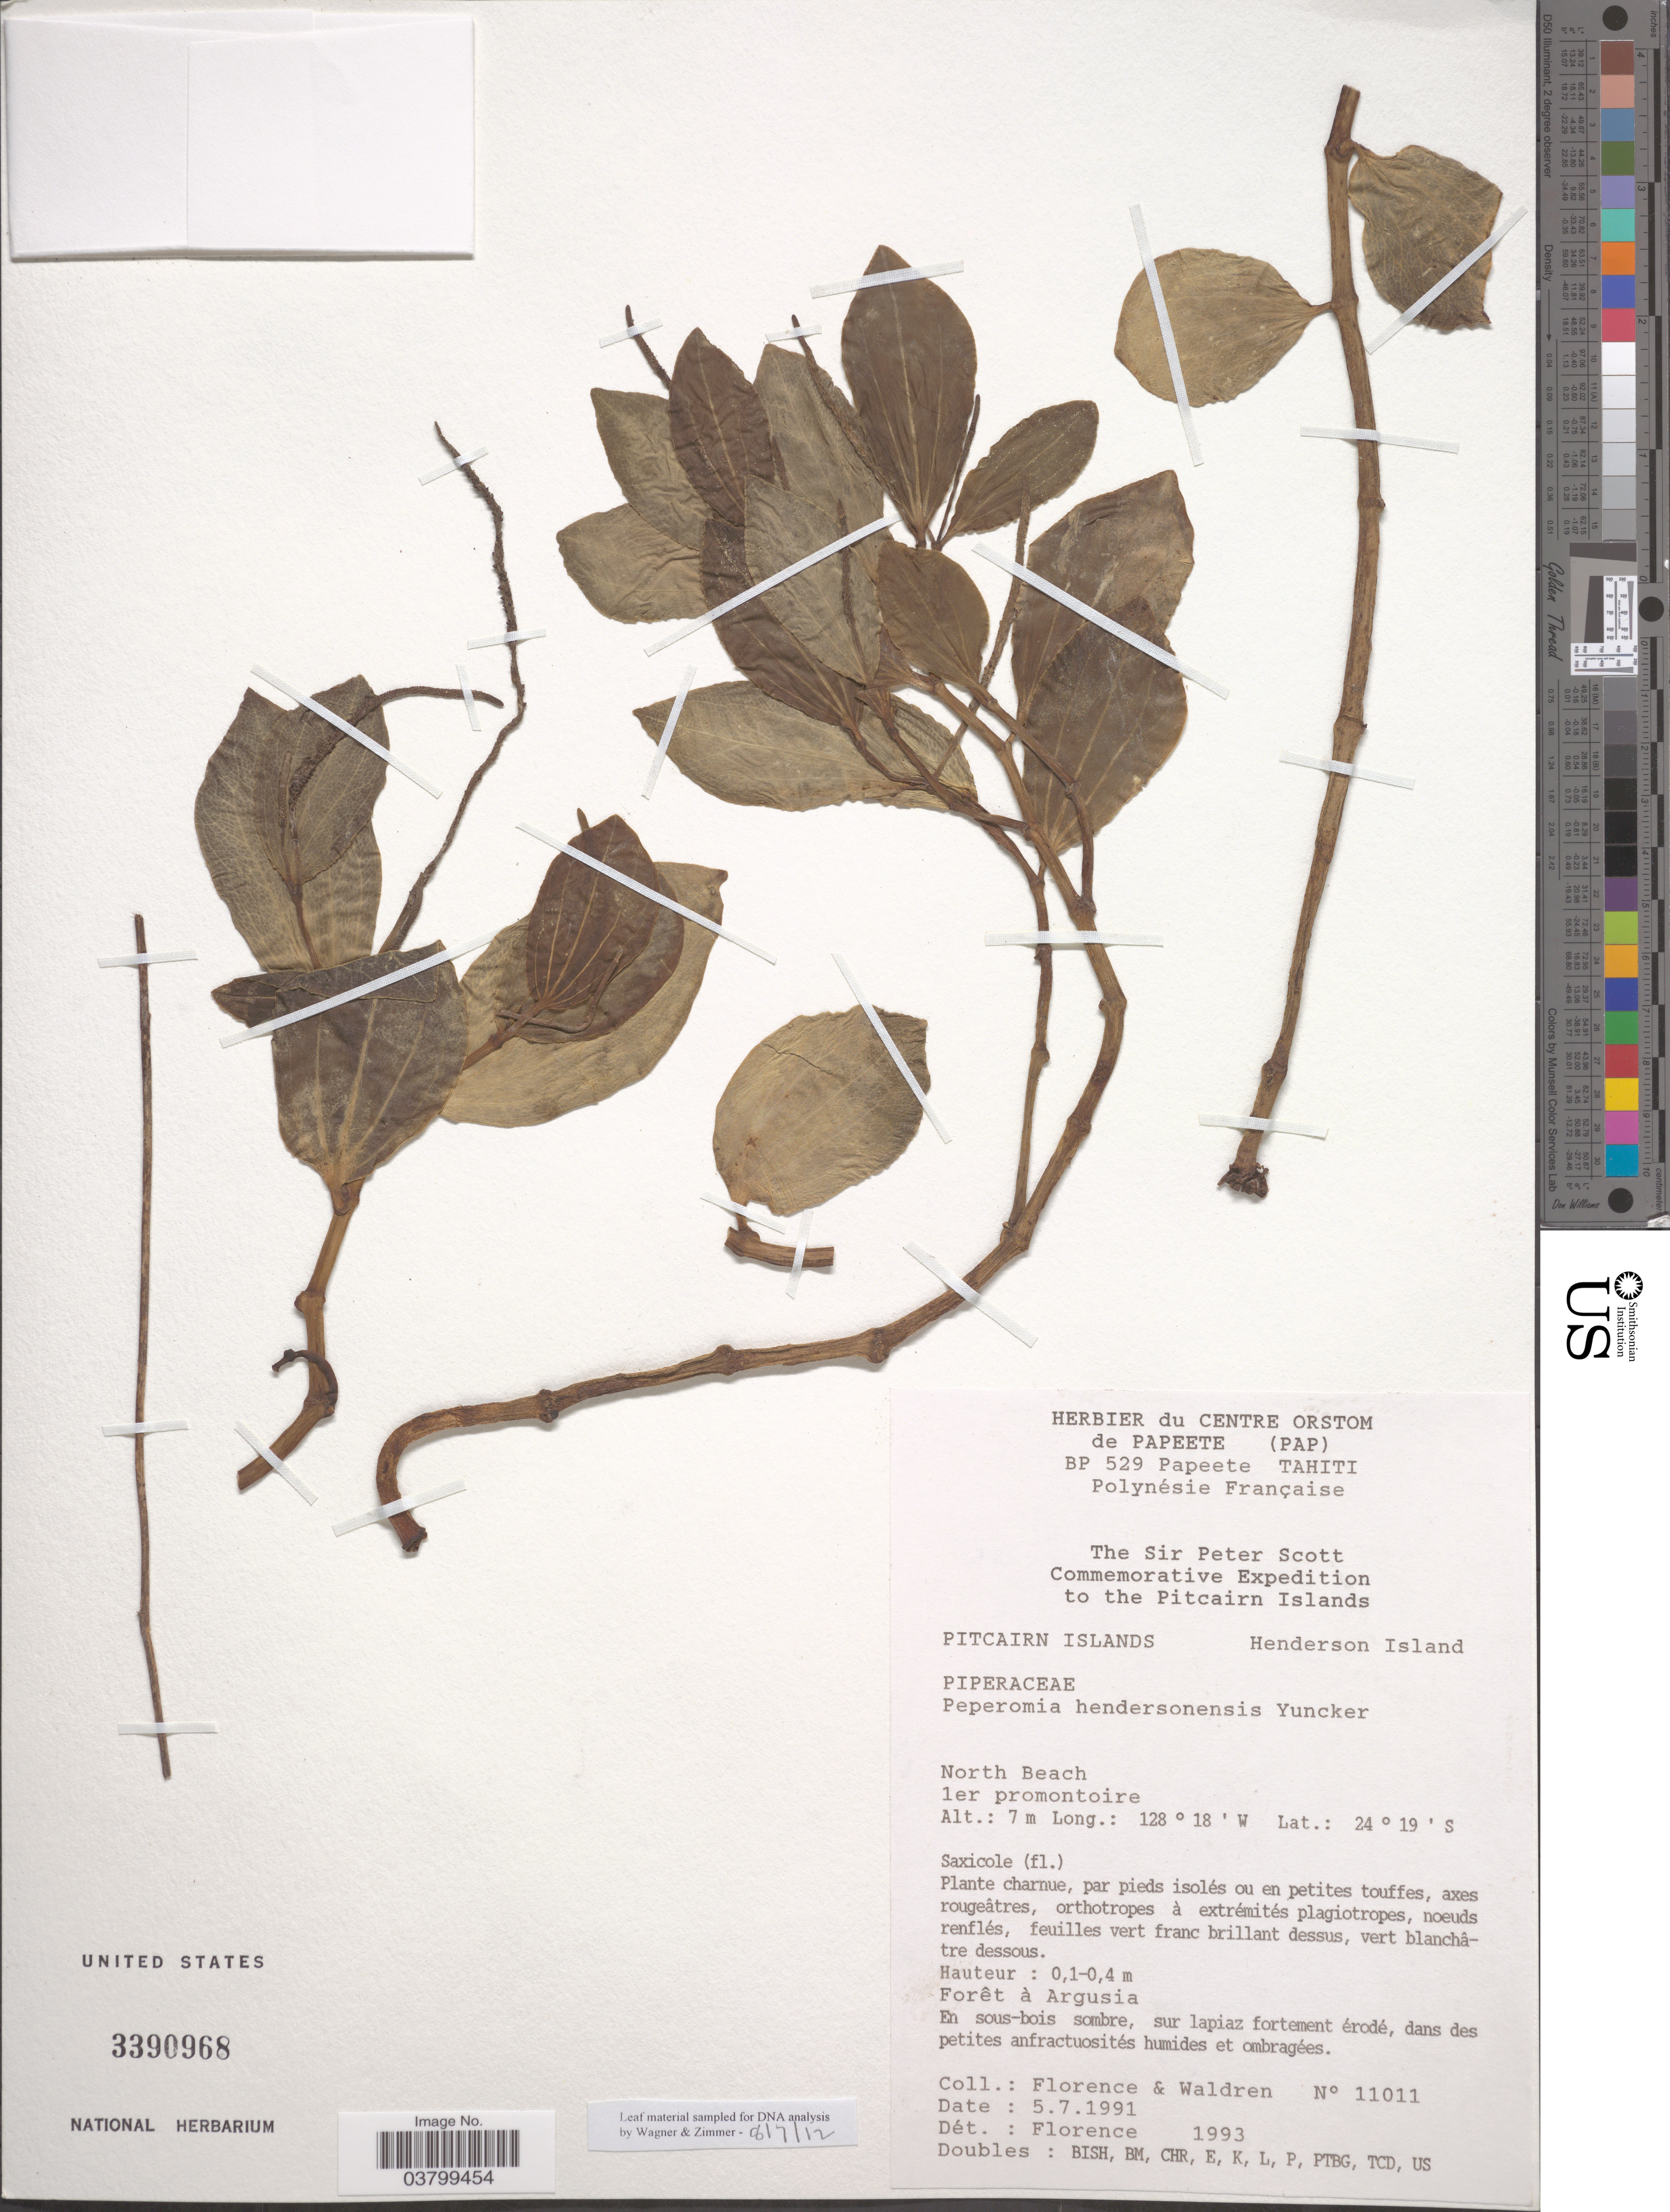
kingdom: Plantae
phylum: Tracheophyta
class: Magnoliopsida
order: Piperales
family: Piperaceae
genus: Peperomia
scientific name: Peperomia hendersonensis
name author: Yunck.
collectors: -. Florence & Waldren, --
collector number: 11011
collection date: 1991-07-05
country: Pitcairn Islands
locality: Henderson Island. North Beach, ler promontoire.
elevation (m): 7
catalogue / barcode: US 3390968